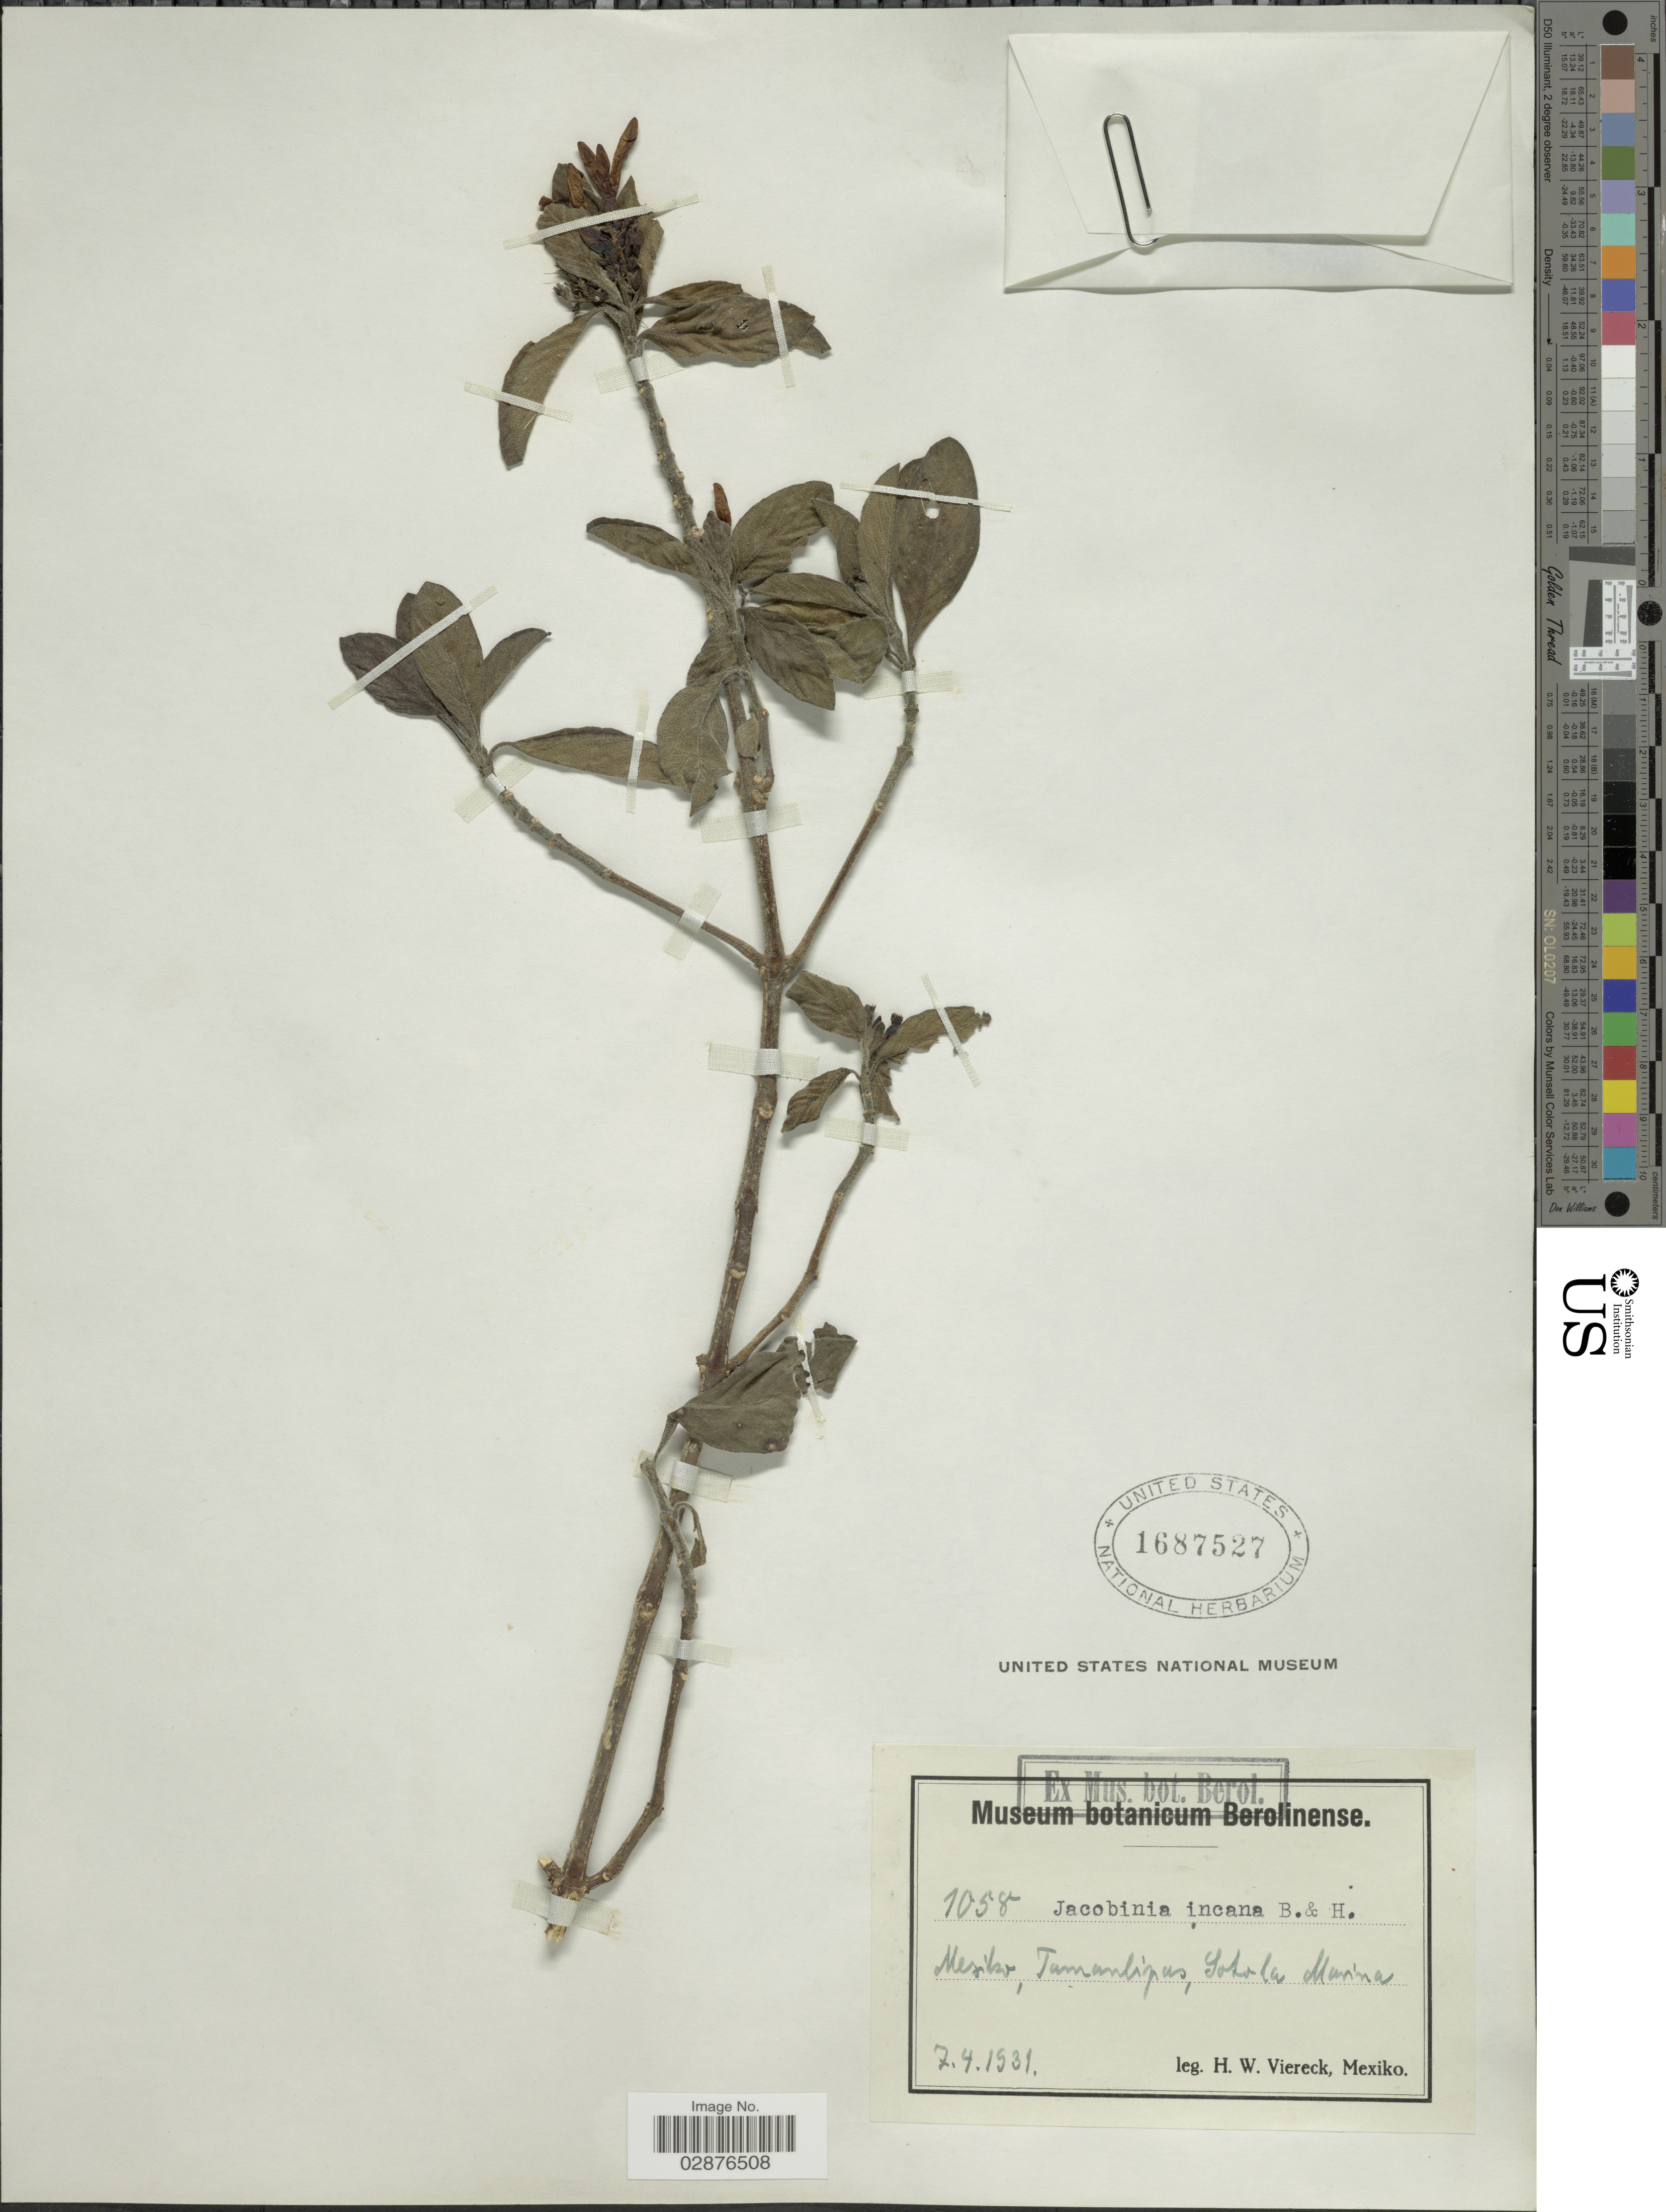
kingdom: Plantae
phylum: Tracheophyta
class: Magnoliopsida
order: Lamiales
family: Acanthaceae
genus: Justicia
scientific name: Justicia leonardii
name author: Wassh.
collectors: H. W. Viereck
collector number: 1058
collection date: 1931-04-07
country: Mexico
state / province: Tamaulipas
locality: Soto la Marina.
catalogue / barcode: US 1687527